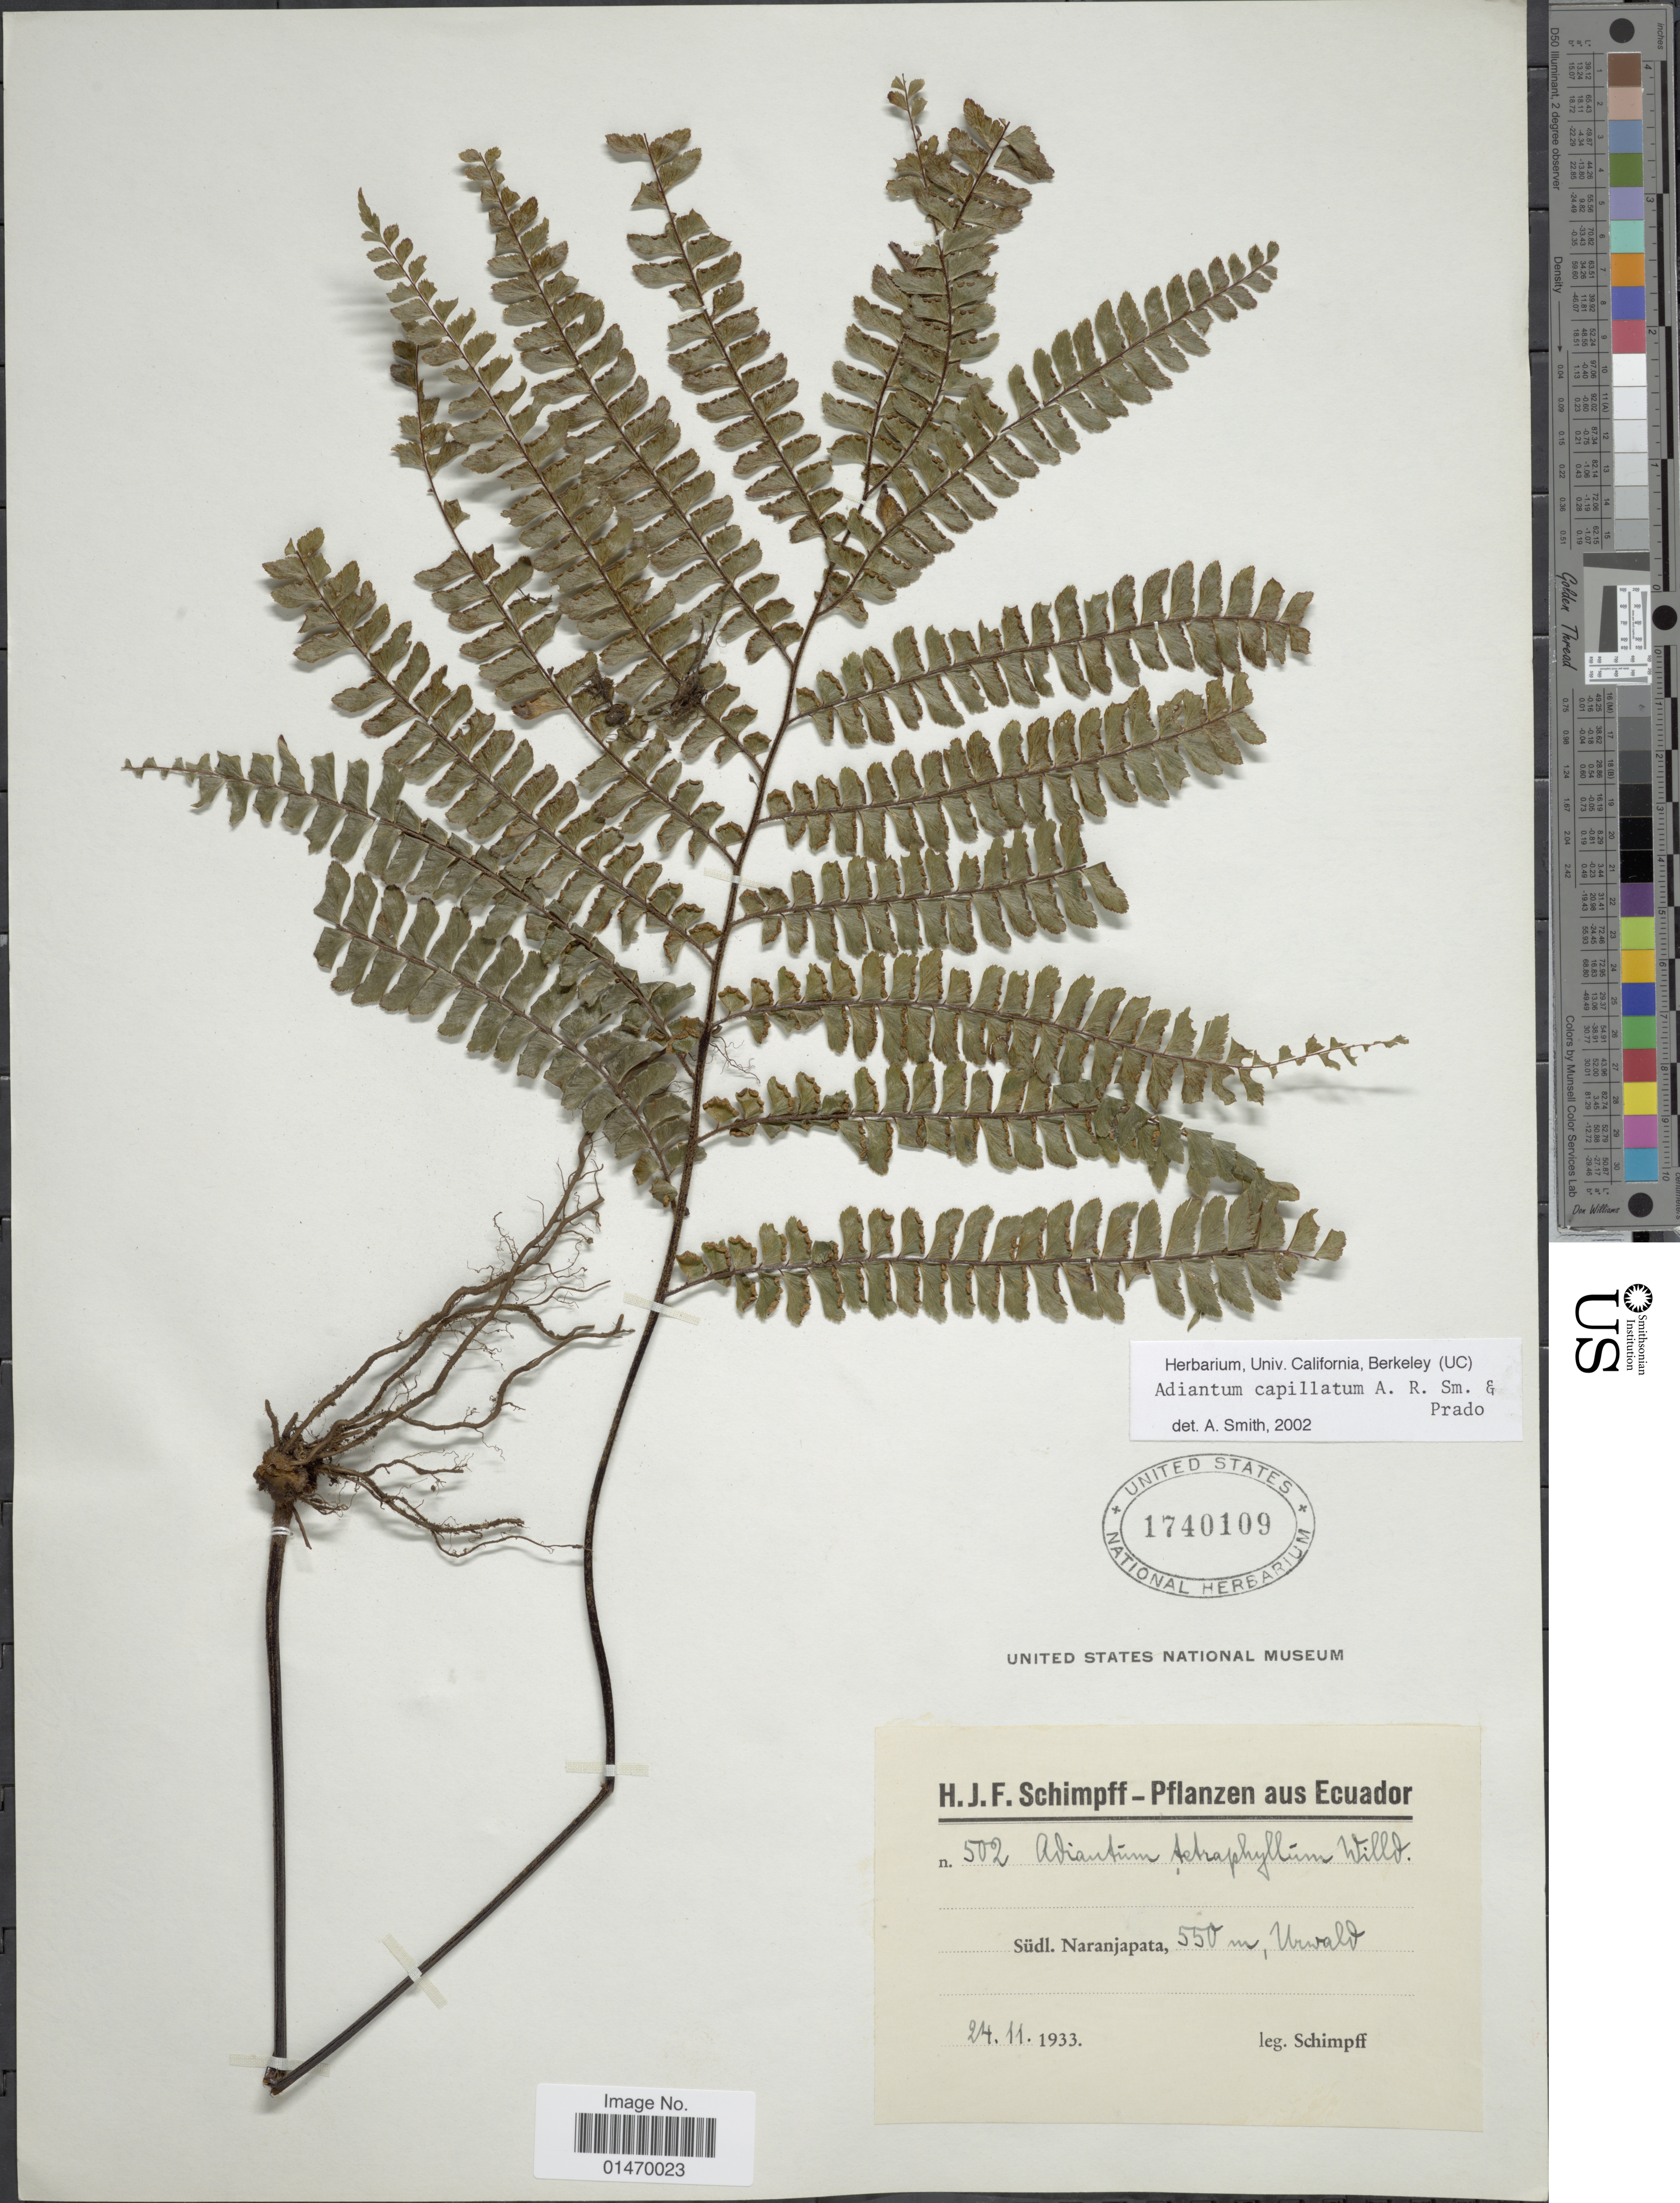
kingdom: Plantae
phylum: Tracheophyta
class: Polypodiopsida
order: Polypodiales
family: Pteridaceae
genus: Adiantum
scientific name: Adiantum capillatum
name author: A.R. Sm. & J. Prado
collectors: Schimpff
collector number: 502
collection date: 1933-11-24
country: Ecuador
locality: Sudl, Naranjapata.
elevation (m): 550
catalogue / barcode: US 1740109